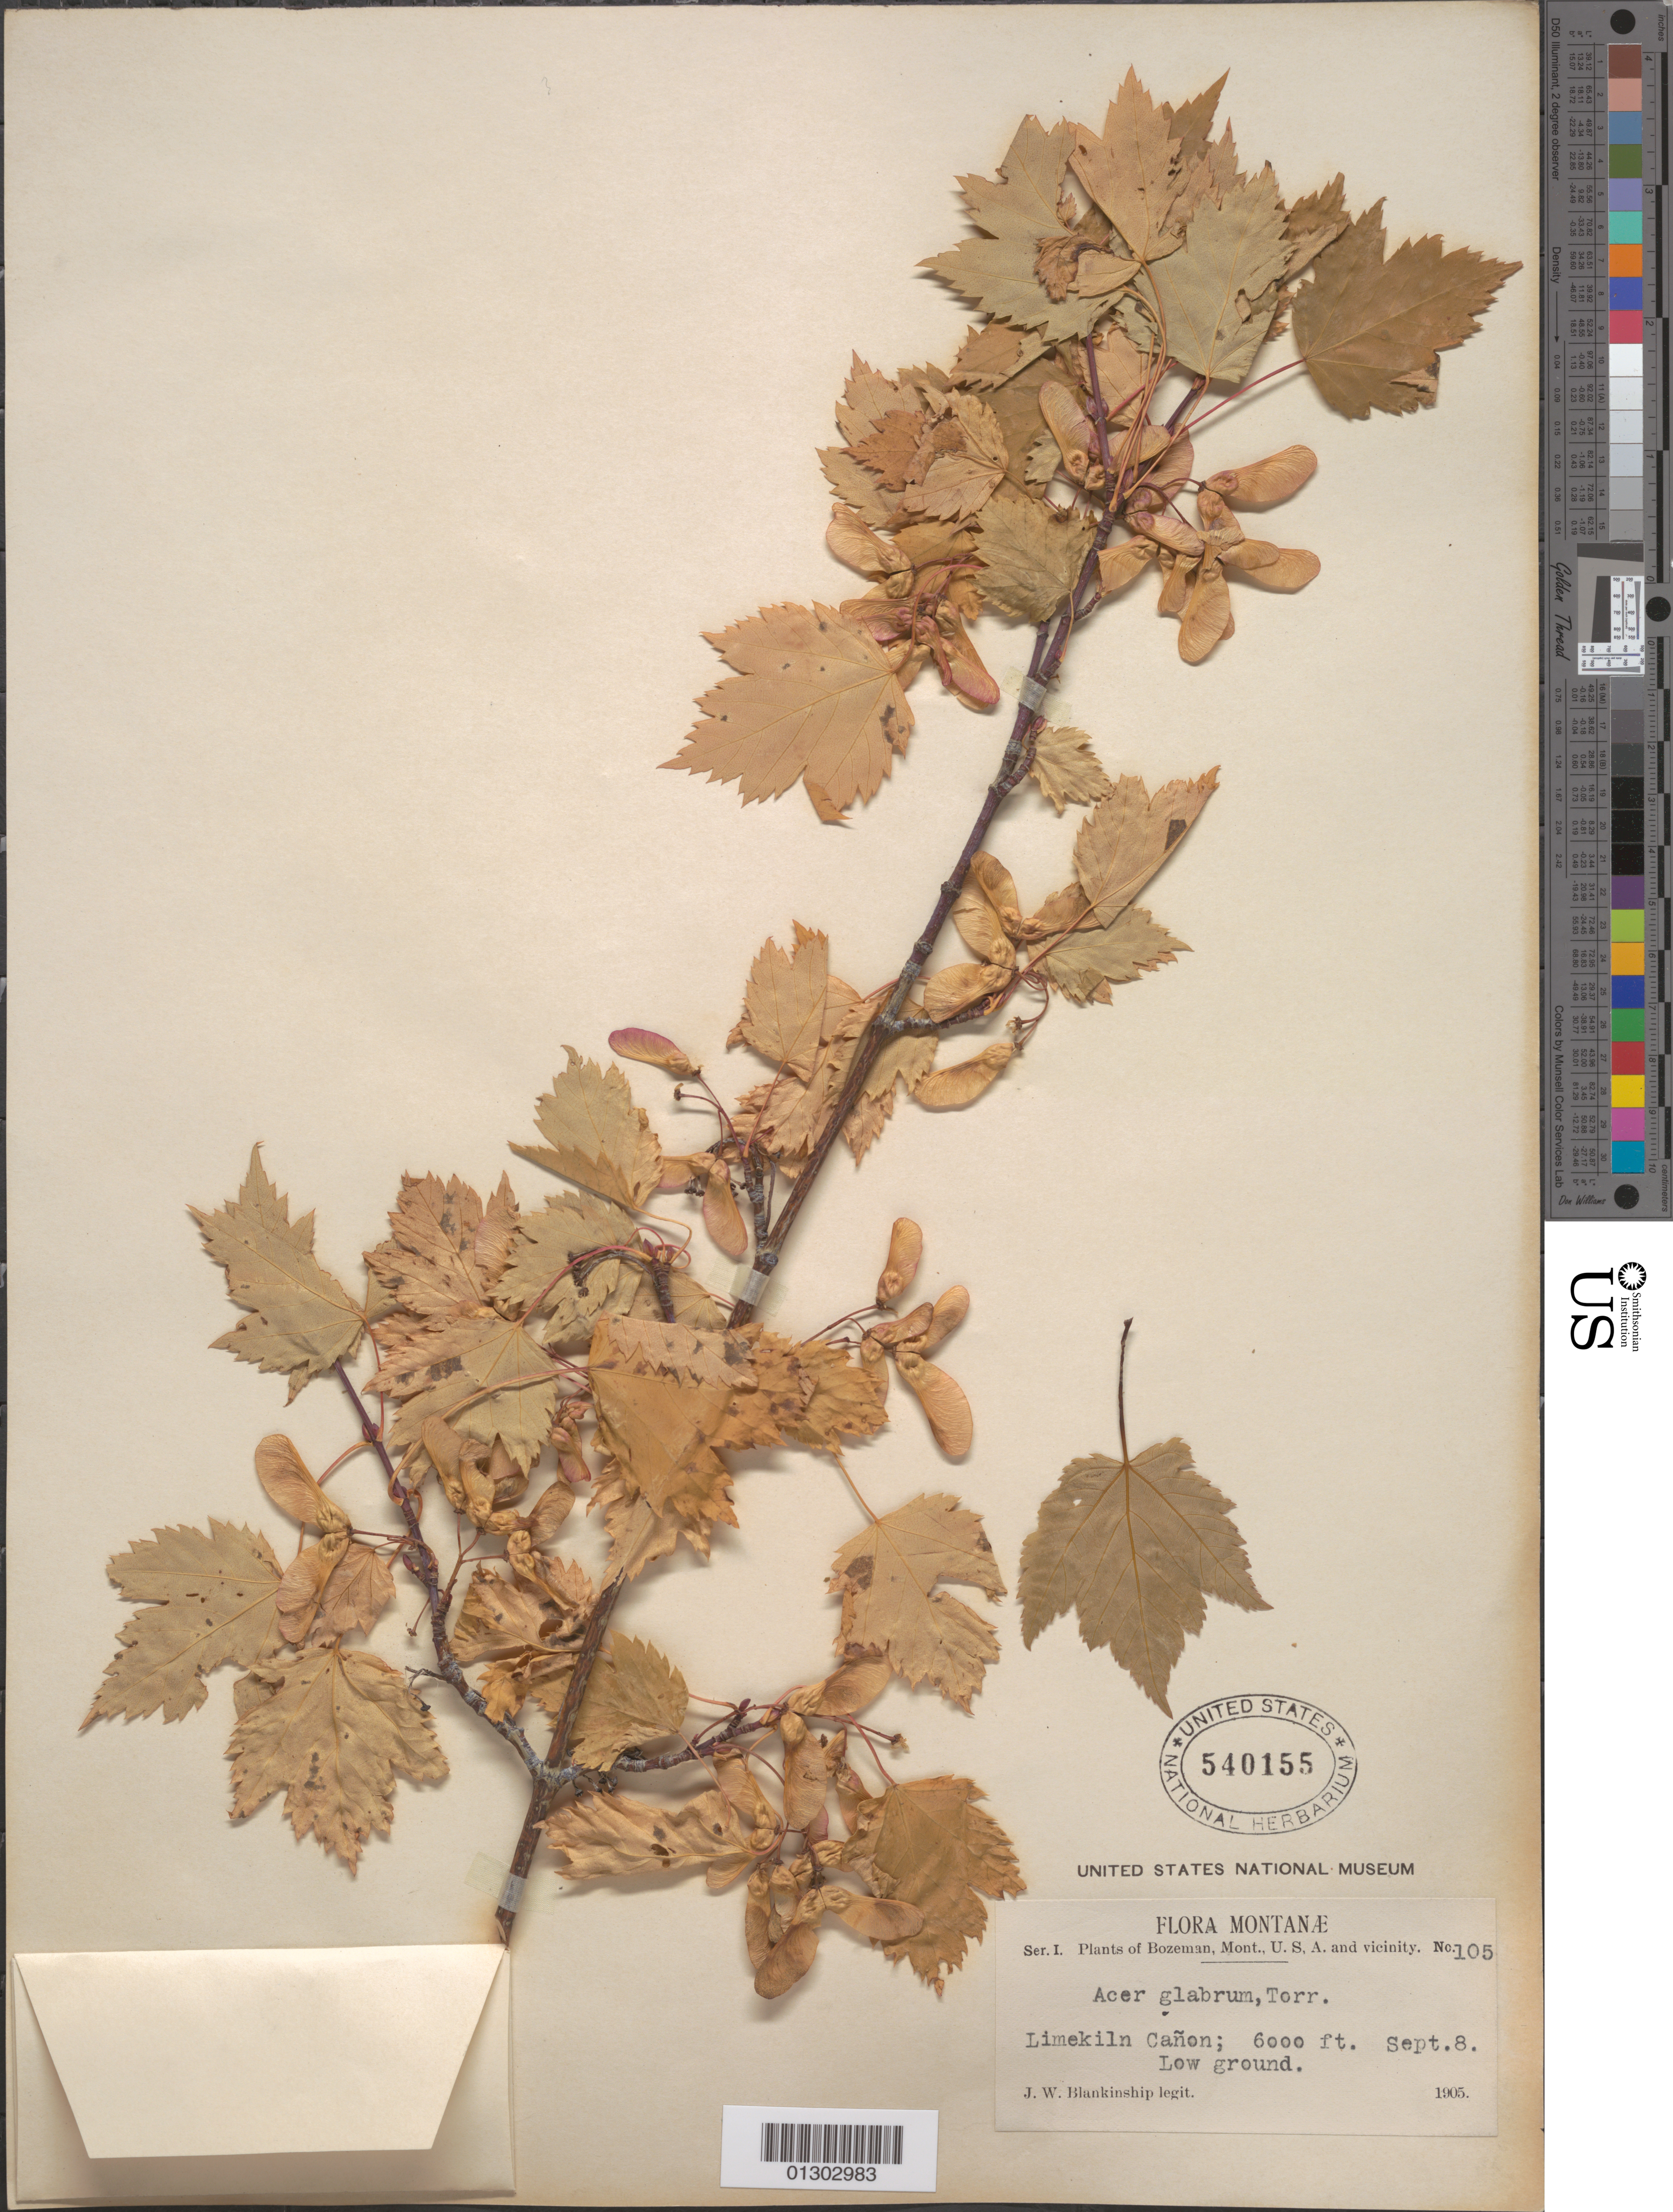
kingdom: Plantae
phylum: Tracheophyta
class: Magnoliopsida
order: Sapindales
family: Sapindaceae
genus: Acer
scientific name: Acer glabrum var. douglasii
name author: (Hook.) Dippel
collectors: J. W. Blankinship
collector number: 105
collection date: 1905-09-08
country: United States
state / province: Montana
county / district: Gallatin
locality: Bozeman and vicinity; Limekiln Cañon.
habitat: Low ground.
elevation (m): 1829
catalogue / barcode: US 540155